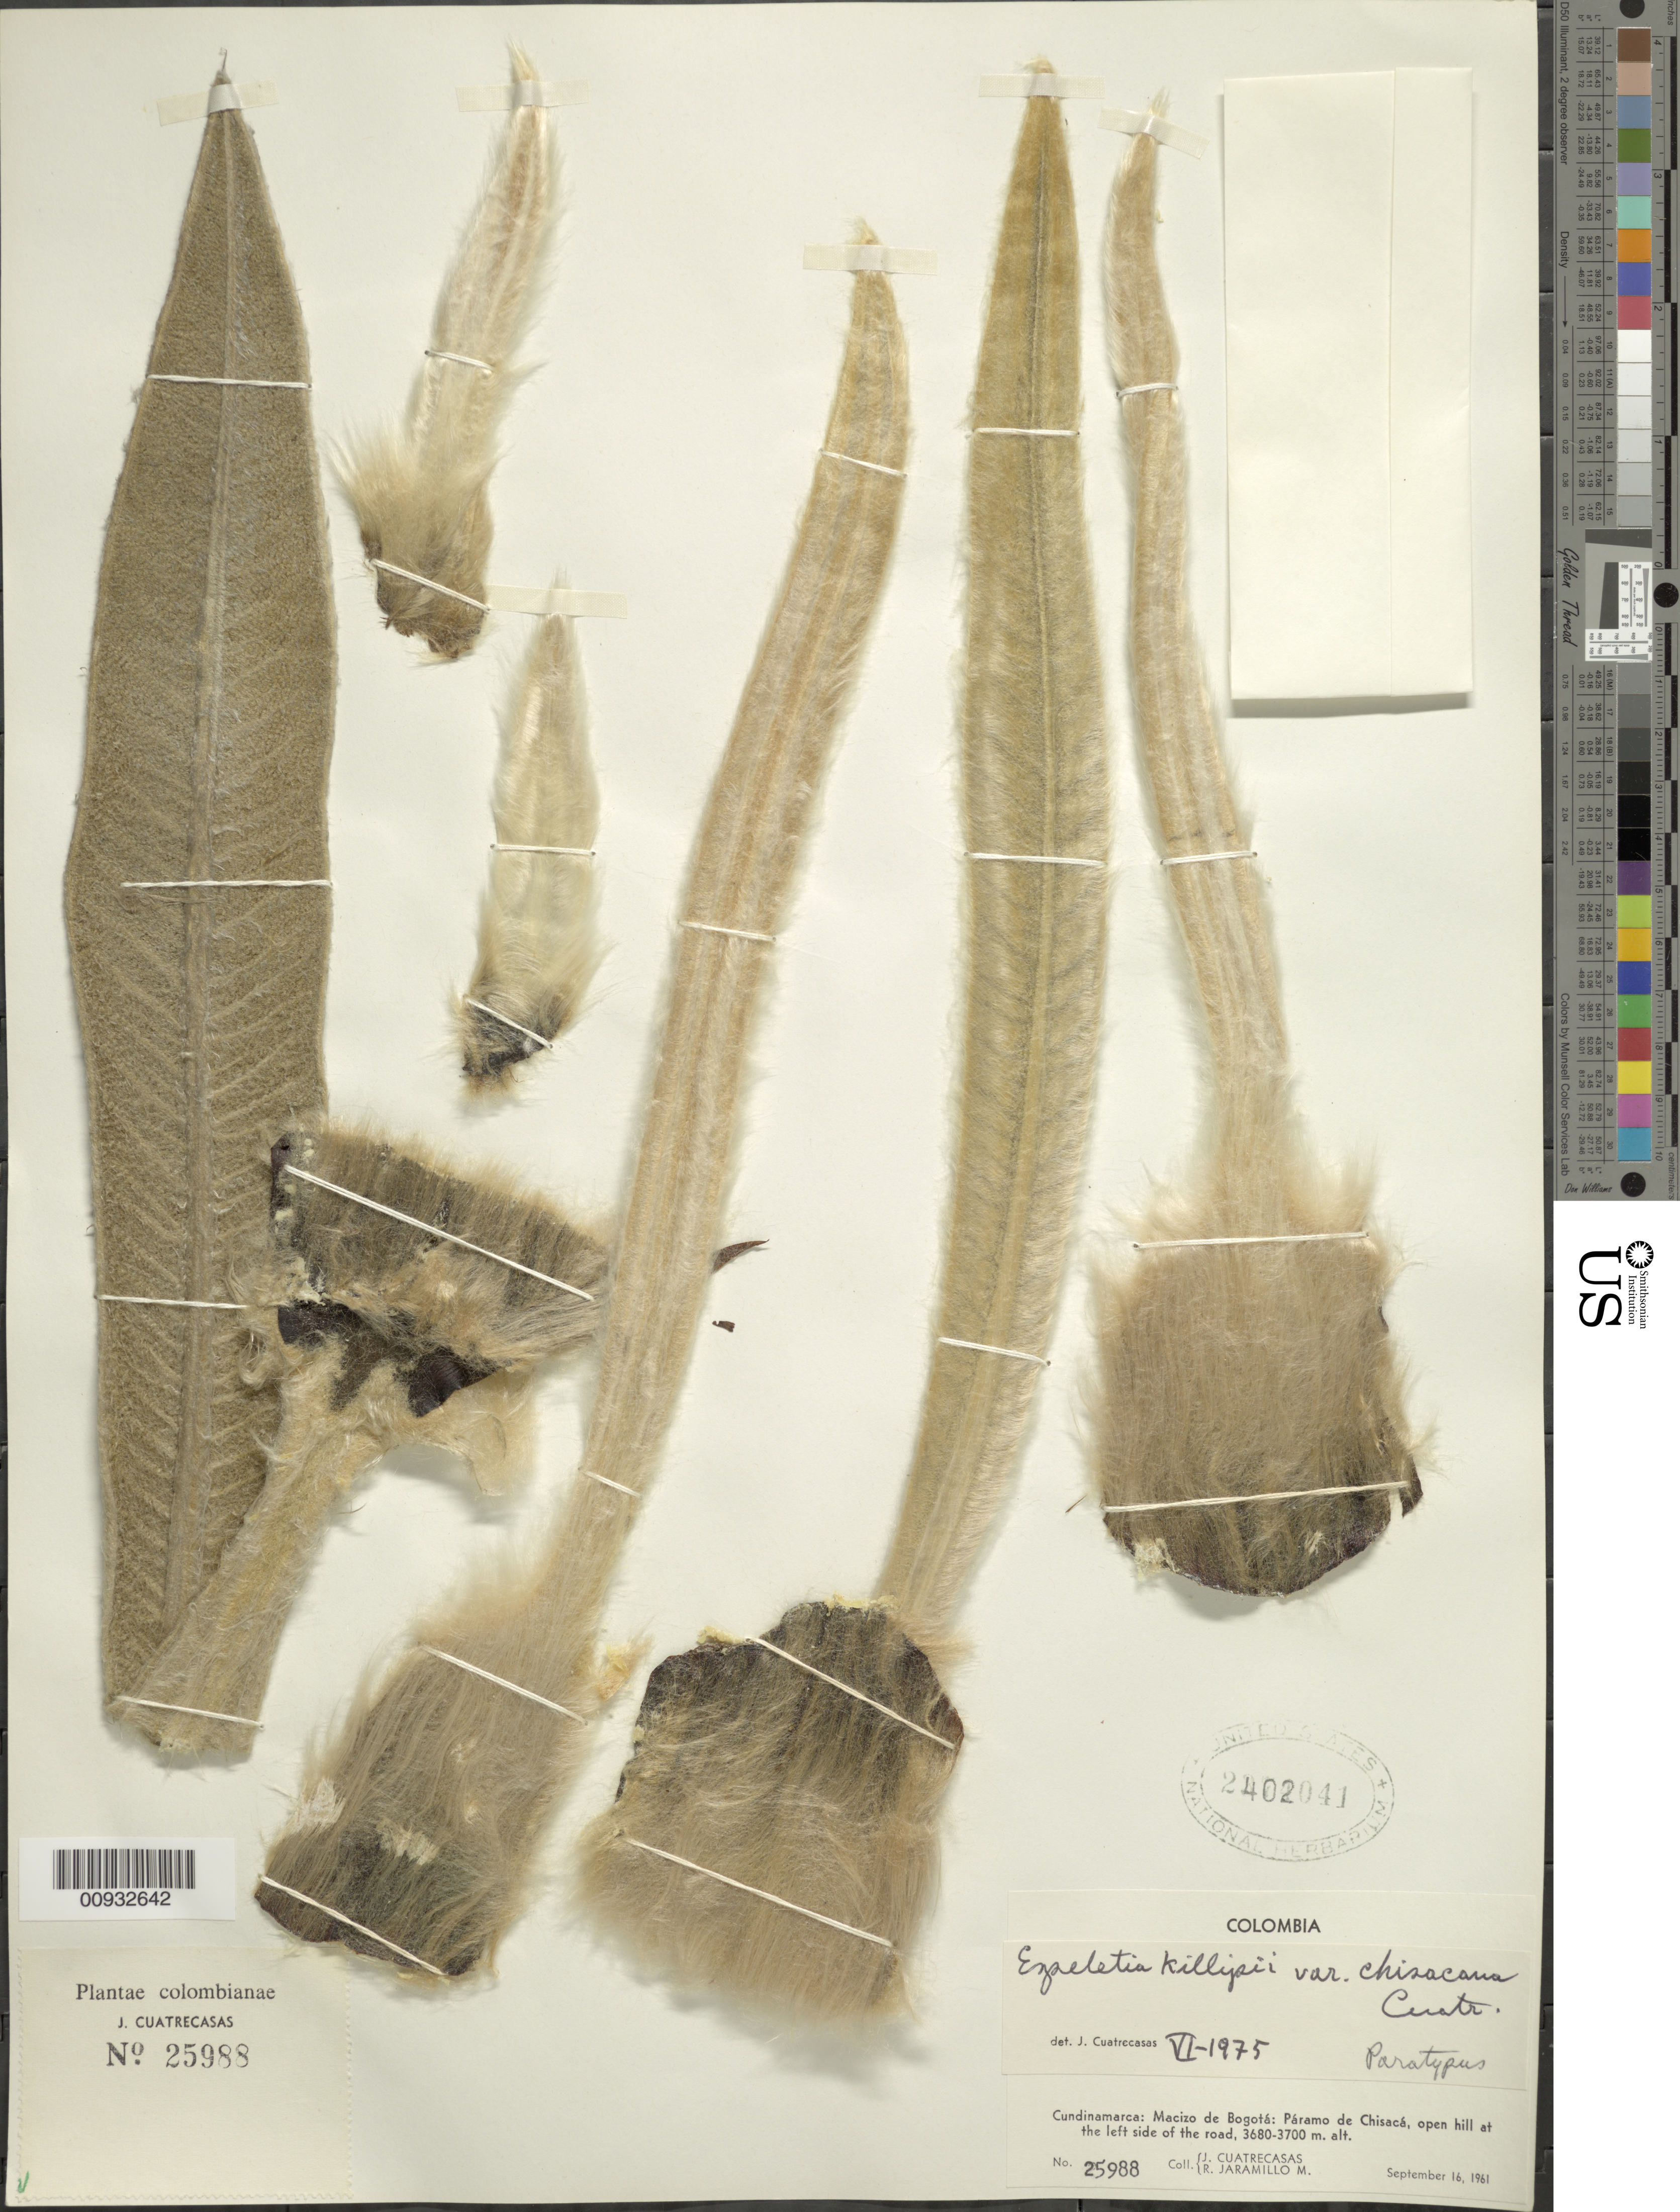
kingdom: Plantae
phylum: Tracheophyta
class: Magnoliopsida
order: Asterales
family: Asteraceae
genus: Espeletia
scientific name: Espeletia killipii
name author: Cuatrec.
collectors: J. Cuatrecasas & R. Jaramillo M.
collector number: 25988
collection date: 1961-09-16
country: Colombia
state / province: Cundinamarca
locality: Páramo de Chisacá. Macizo de Bogotá. Open hill at the left side of the road.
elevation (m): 3680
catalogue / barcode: US 2402041